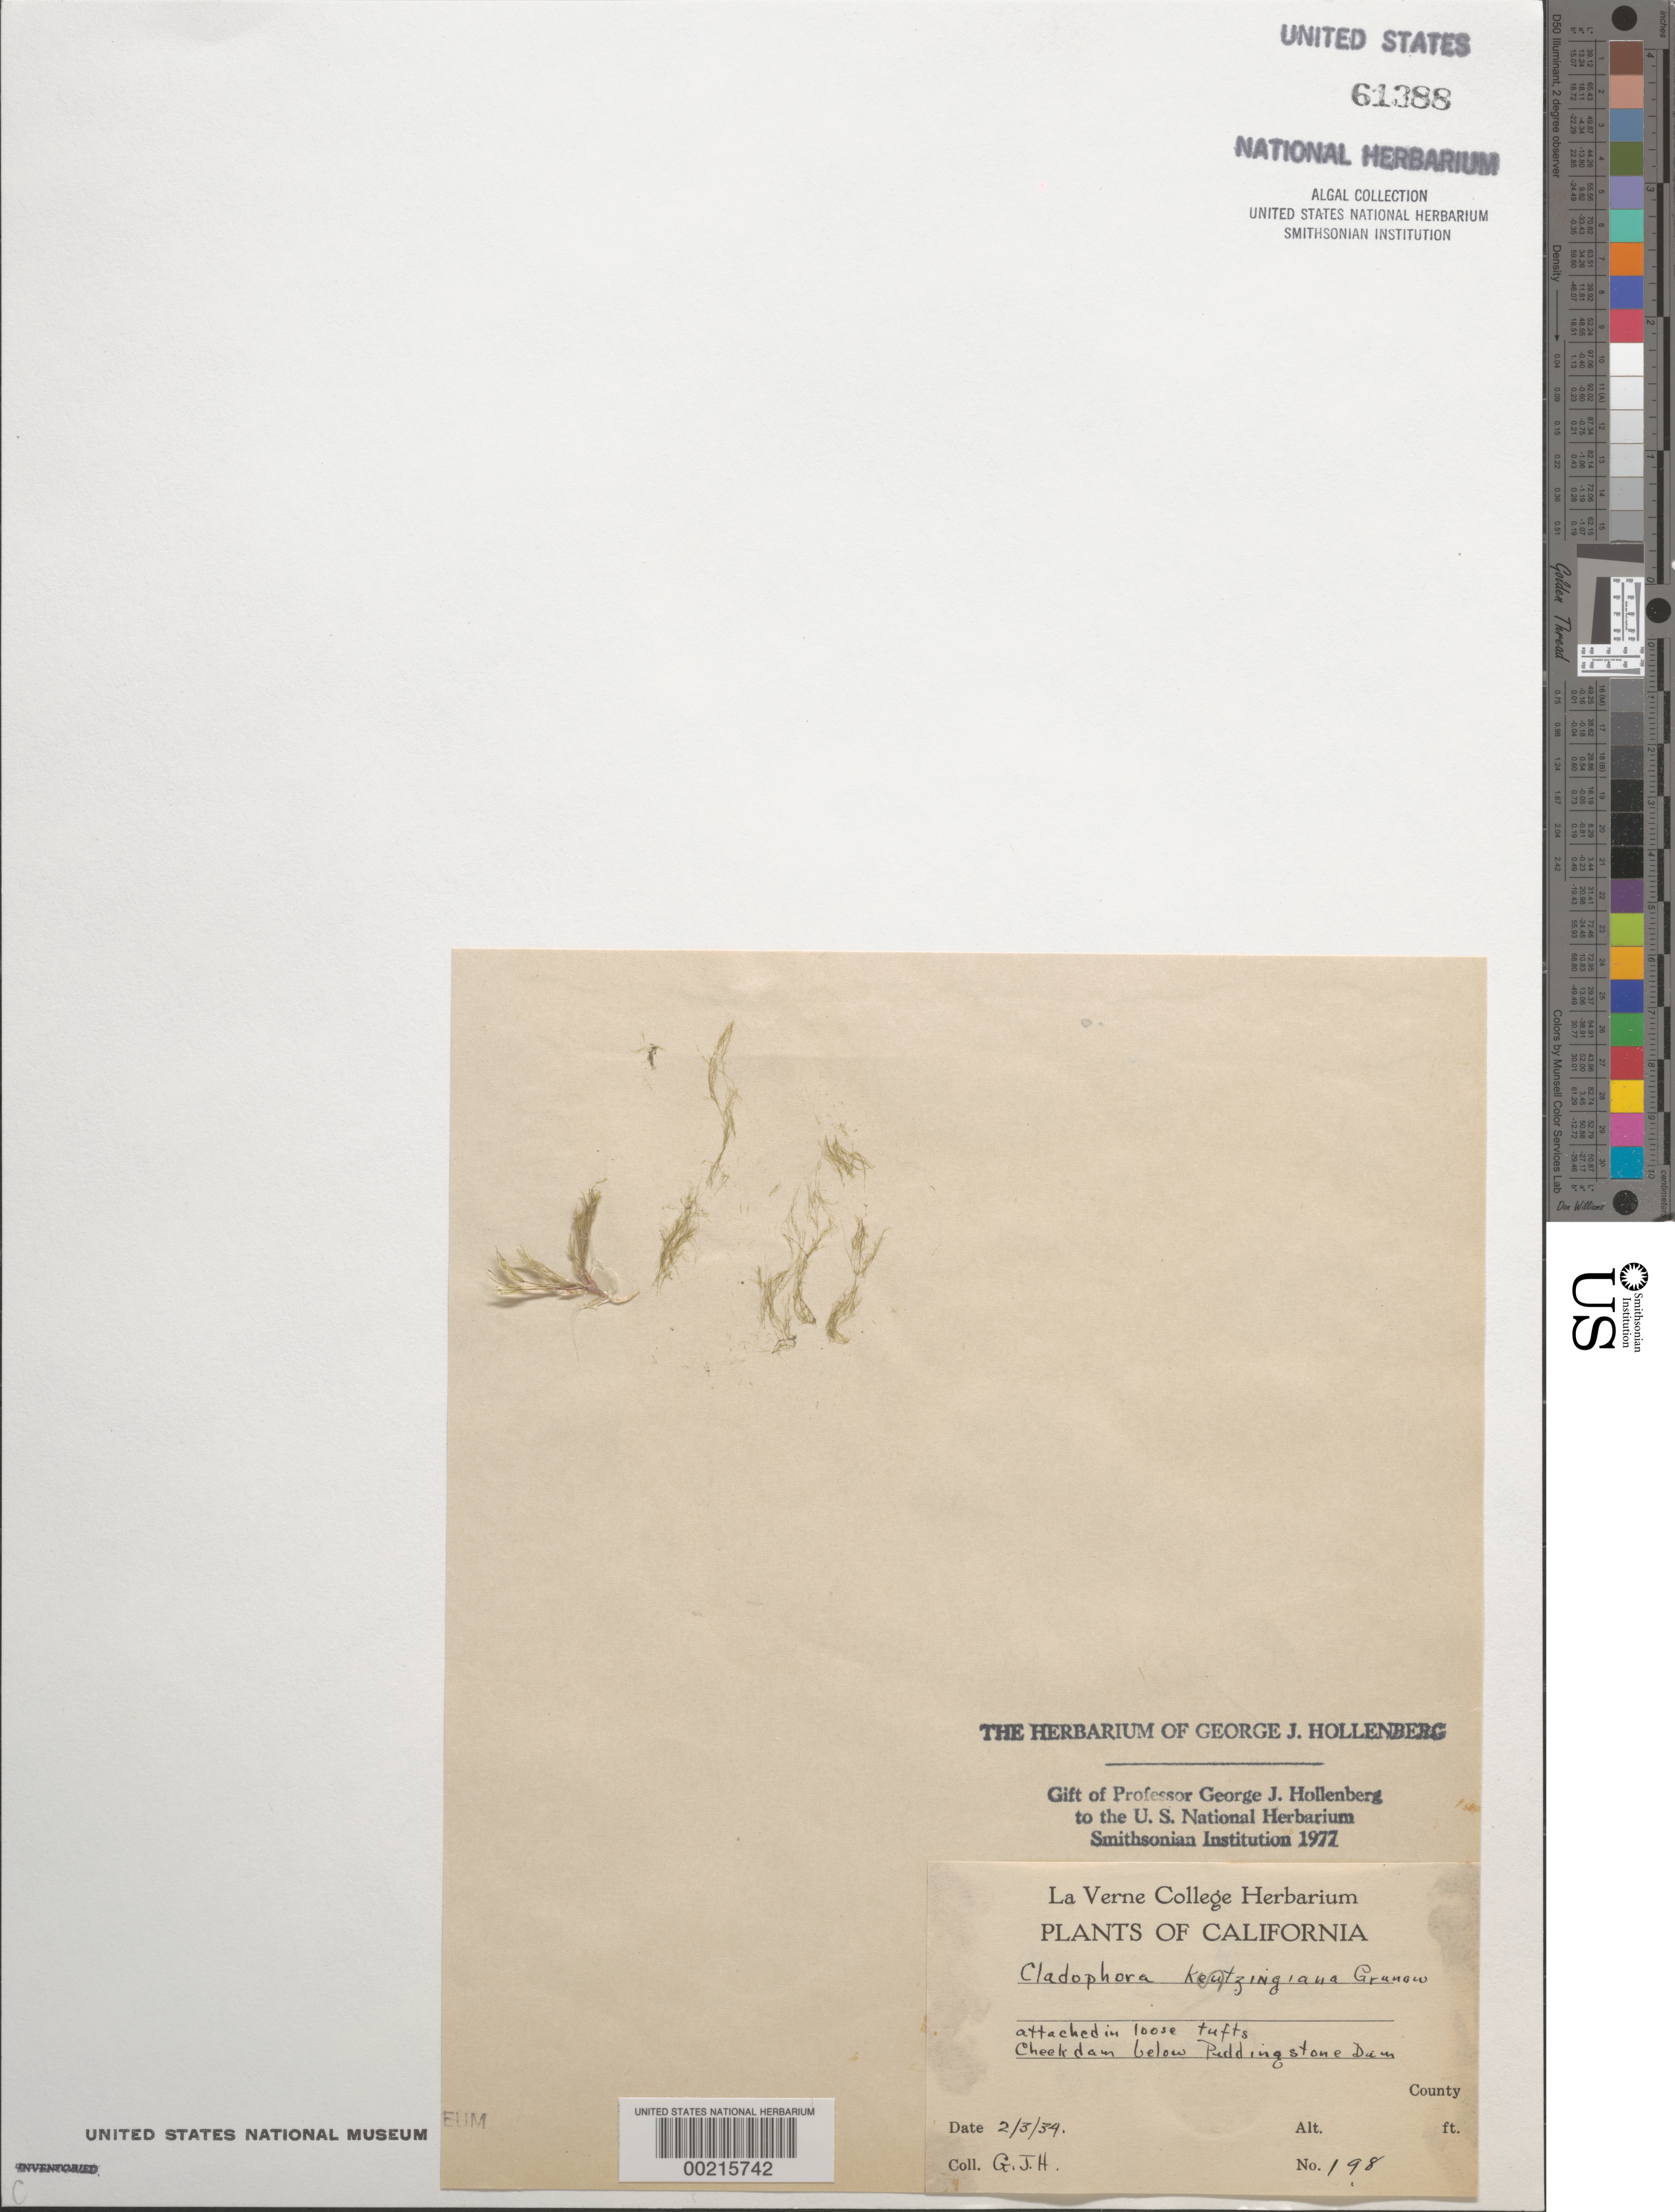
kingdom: Plantae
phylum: Chlorophyta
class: Ulvophyceae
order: Cladophorales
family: Cladophoraceae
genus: Cladophora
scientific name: Cladophora kuetzingiana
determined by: Hollenberg, George J.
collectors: G. Hollenberg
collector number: GJH 198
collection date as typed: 03 Feb 1934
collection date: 1934-02-03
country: United States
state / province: California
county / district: Los Angeles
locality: Below Puddingstone Dam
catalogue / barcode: US 61388